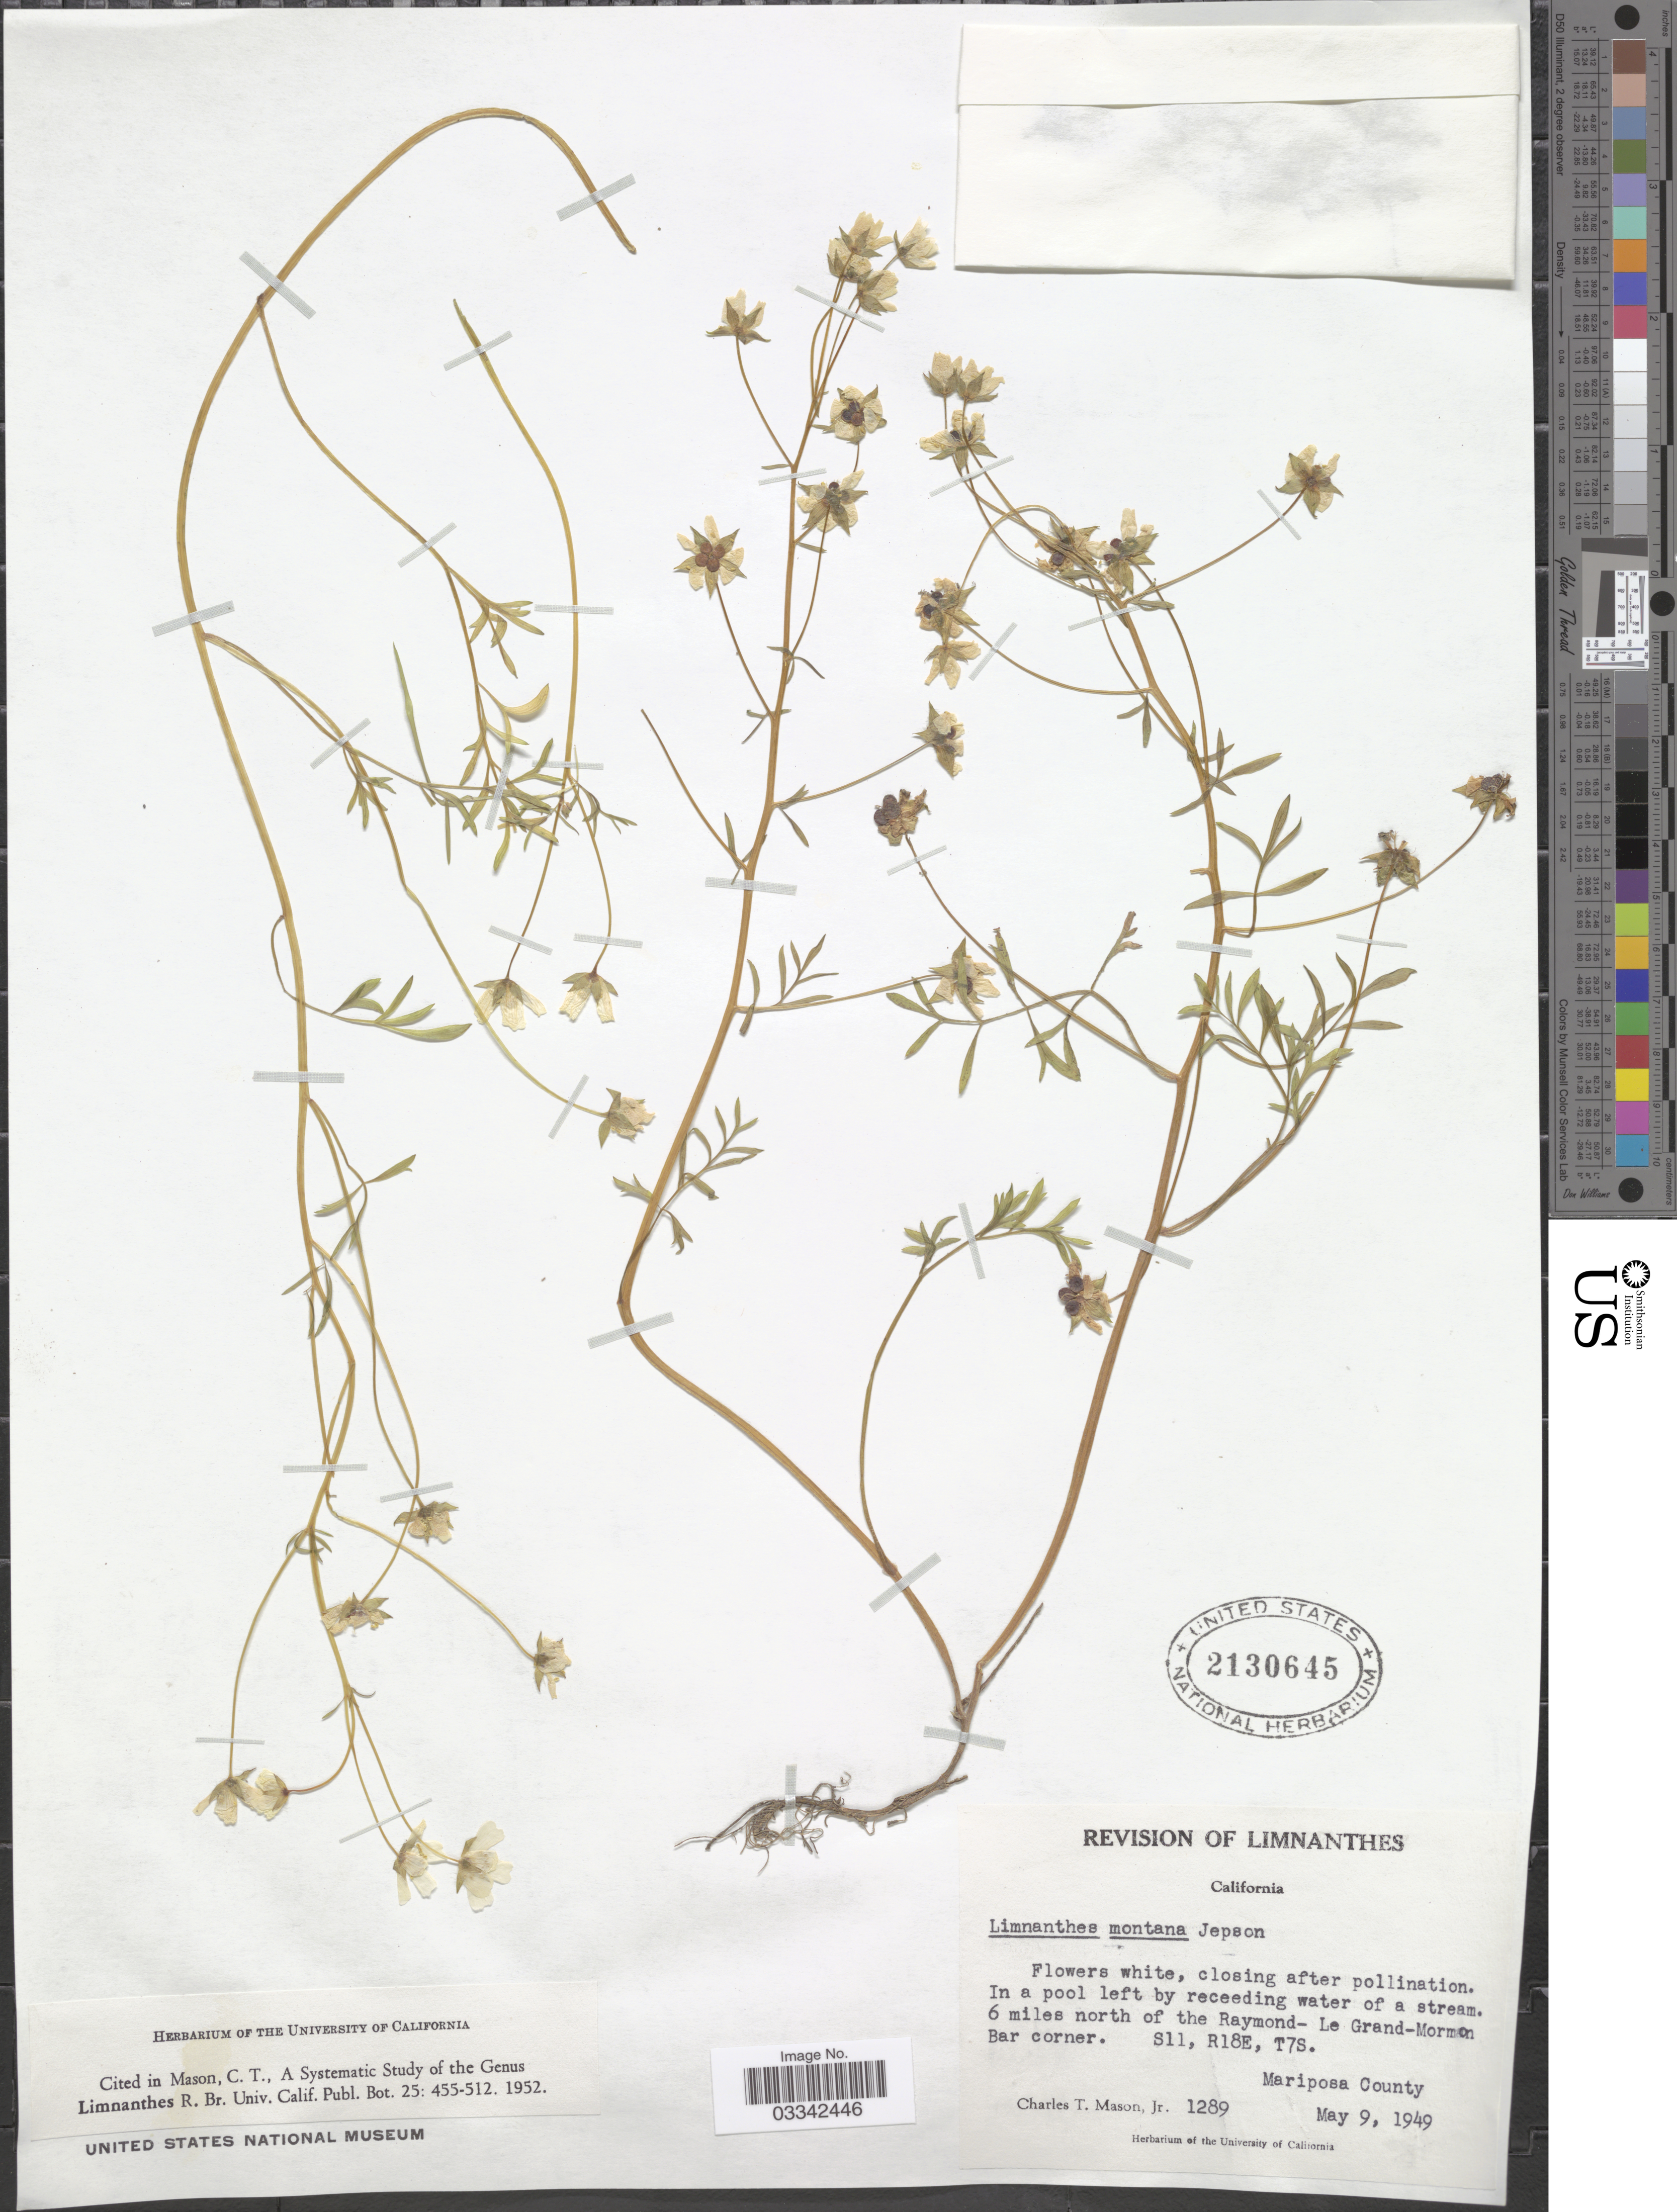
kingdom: Plantae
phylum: Tracheophyta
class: Magnoliopsida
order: Brassicales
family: Limnanthaceae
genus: Limnanthes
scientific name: Limnanthes montana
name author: Jeps.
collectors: C. T. Mason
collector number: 1289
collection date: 1949-05-09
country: United States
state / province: California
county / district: Mariposa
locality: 6 miles north of the Raymond- Le Grand-Mormon Bar corner. S11, R18E, T7S. Mariposa County.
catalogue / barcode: US 2130645